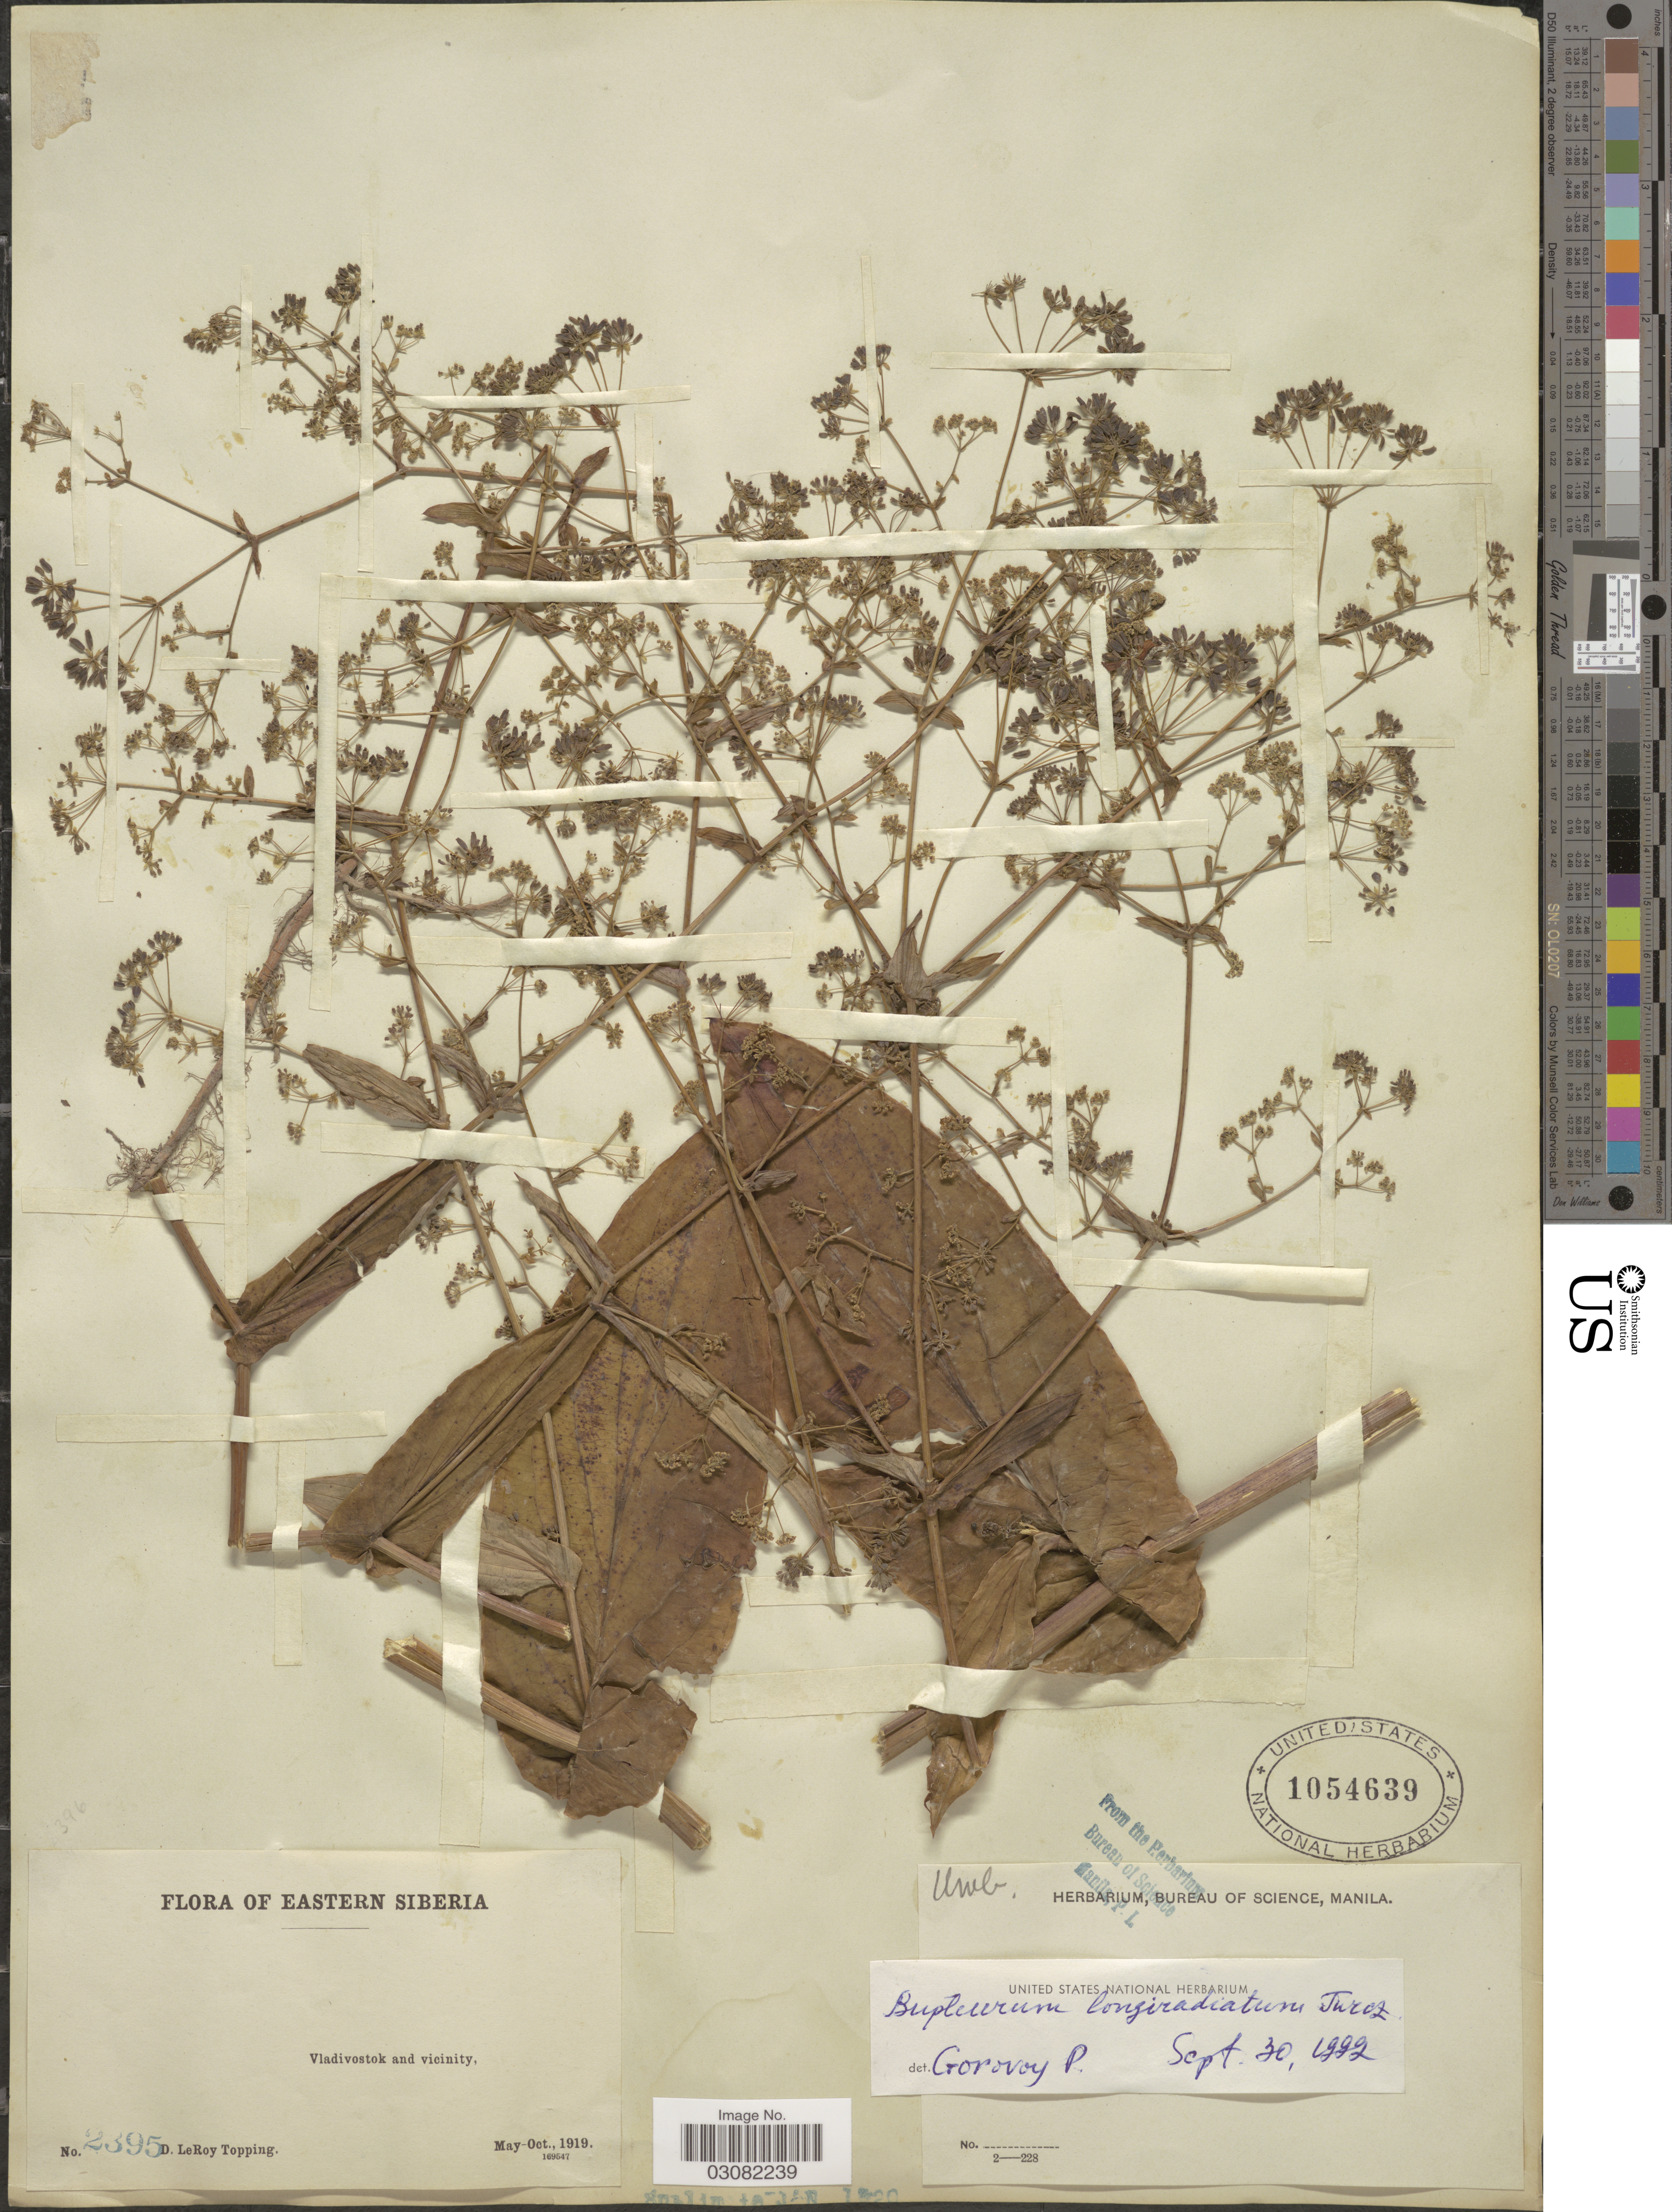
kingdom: Plantae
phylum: Tracheophyta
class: Magnoliopsida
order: Apiales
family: Apiaceae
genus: Bupleurum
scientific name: Bupleurum longiradiatum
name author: Turcz.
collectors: D. L. Topping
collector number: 2395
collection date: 1919-05/1919-10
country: Russian Federation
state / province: Primorsky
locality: Eastern Siberia, Vladivostok and vicinity.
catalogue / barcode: US 1054639